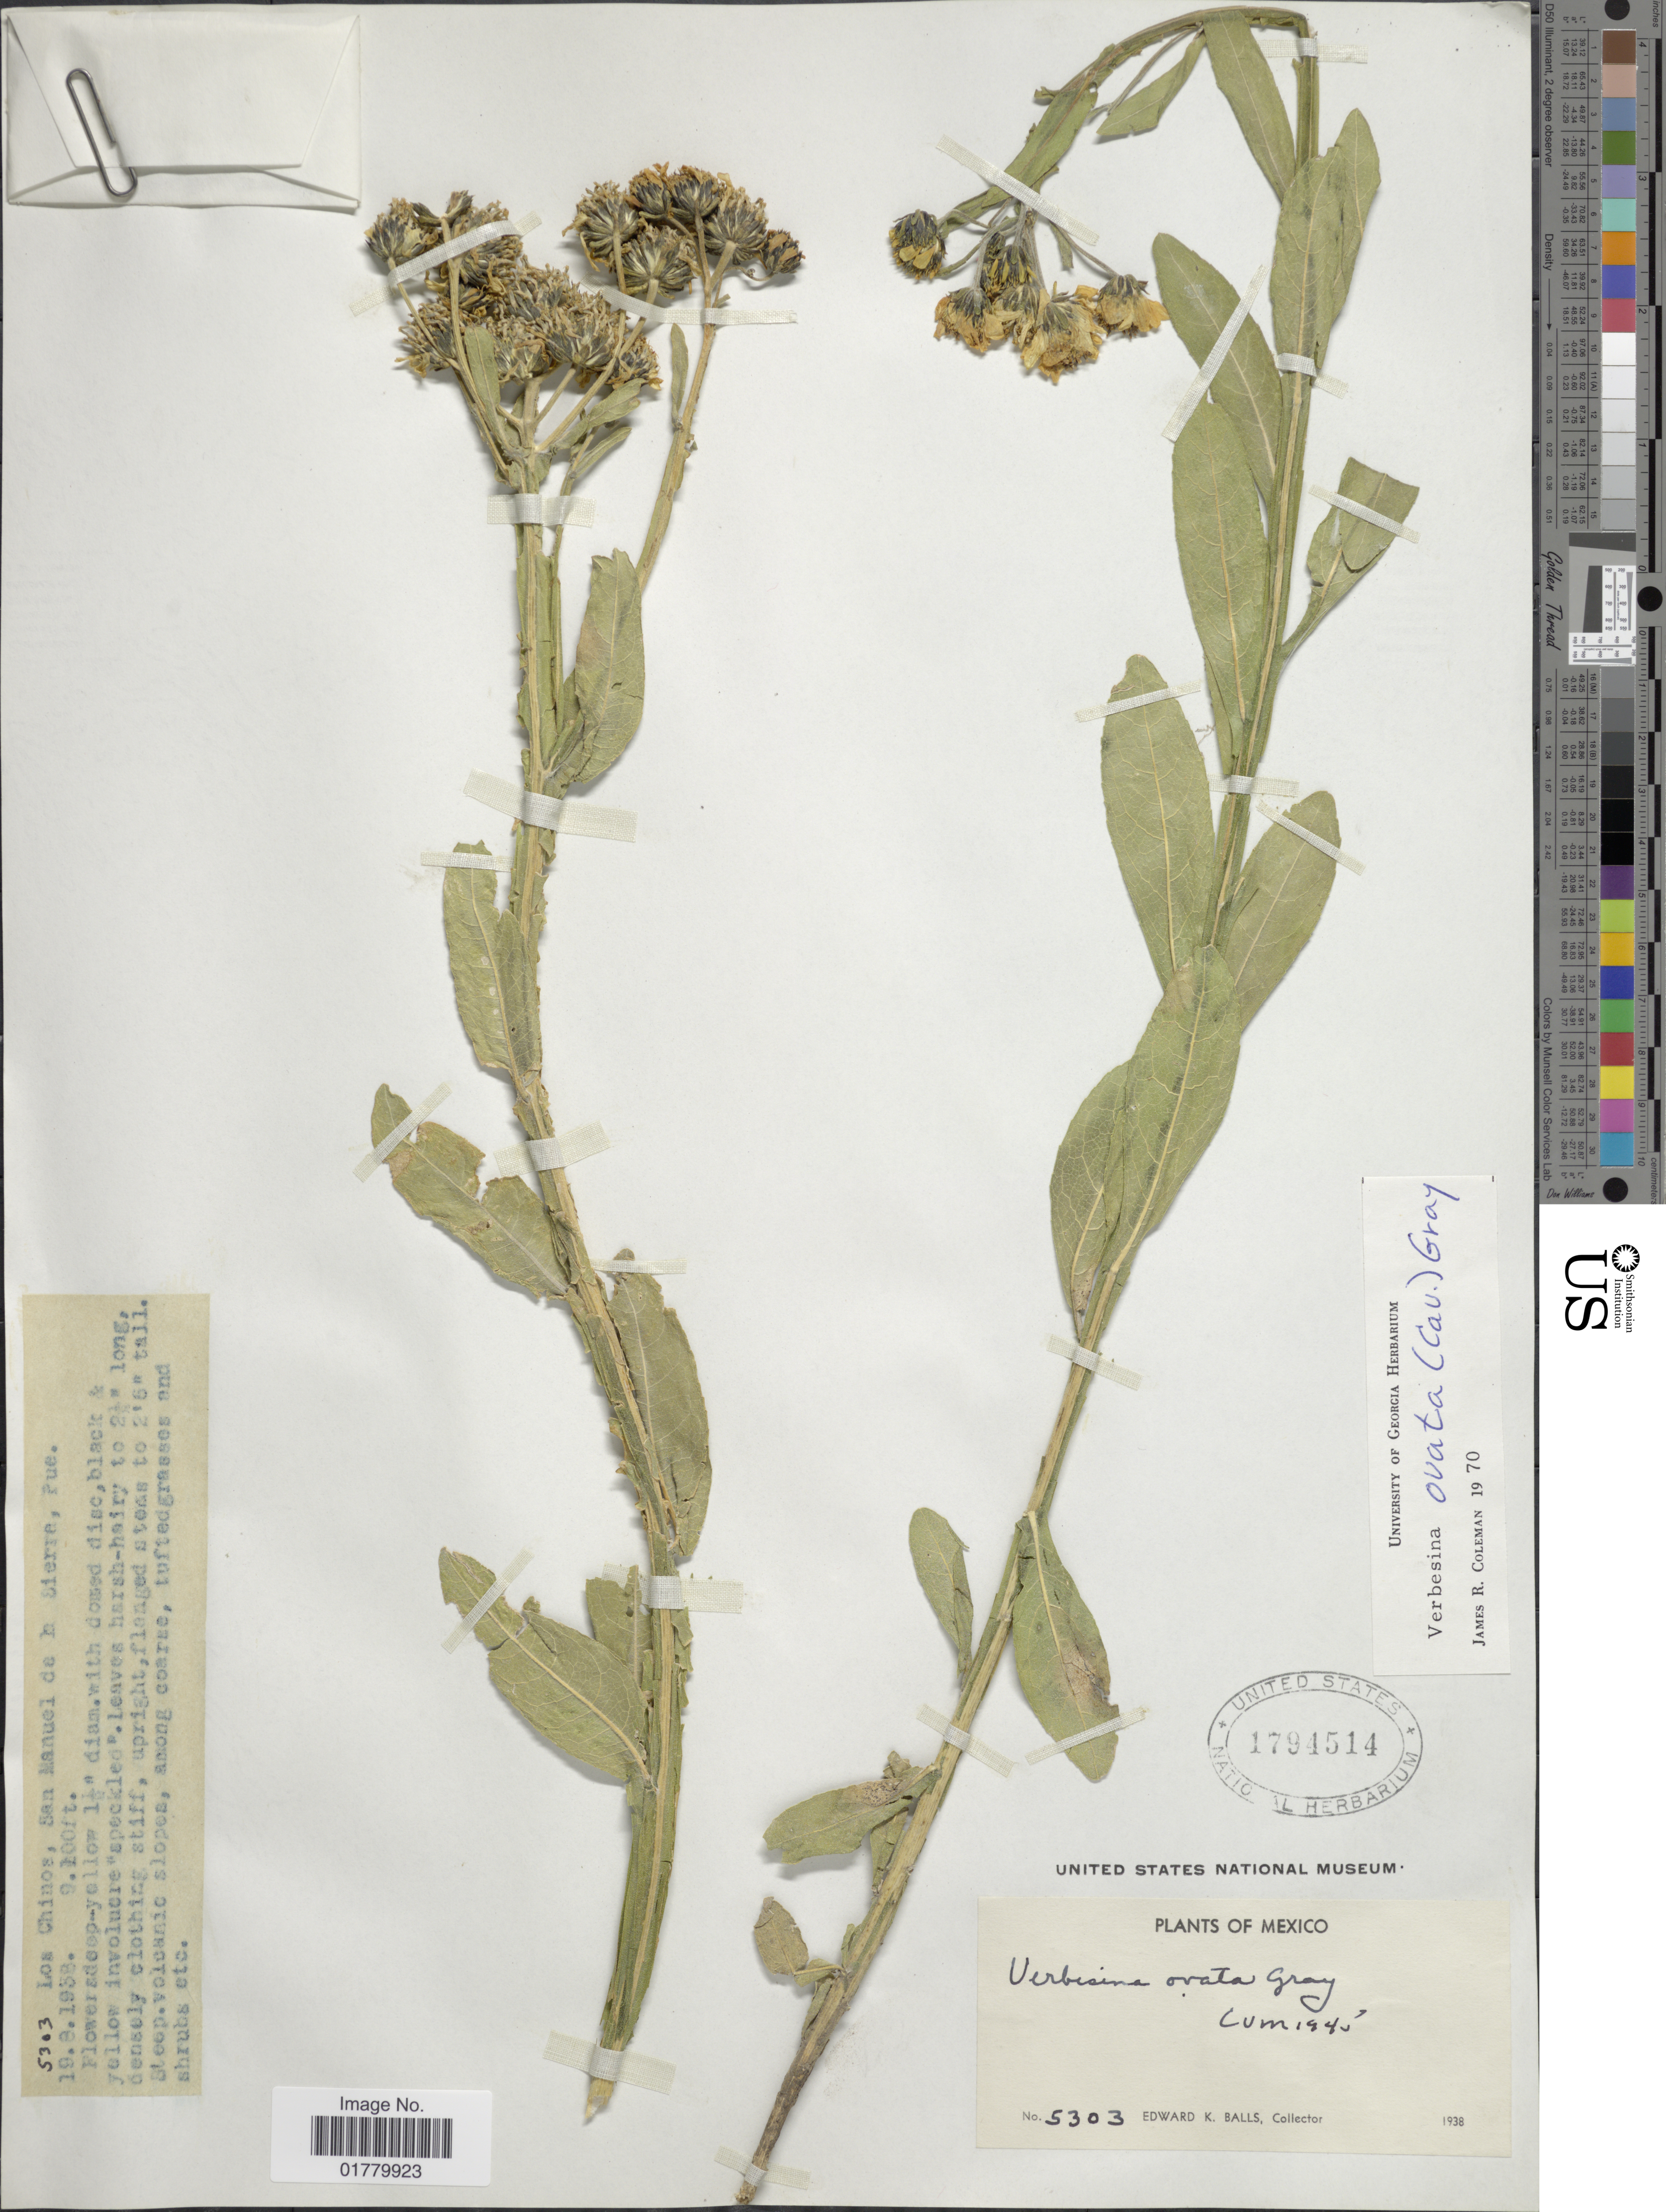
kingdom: Plantae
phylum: Tracheophyta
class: Magnoliopsida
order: Asterales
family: Asteraceae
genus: Verbesina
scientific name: Verbesina ovata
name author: (Cav.) A. Gray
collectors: E. K. Balls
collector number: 5303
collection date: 1938-08-19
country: Mexico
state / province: Puebla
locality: Los Chinos, San Manuel de la Sierra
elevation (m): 2774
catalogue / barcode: US 1794514